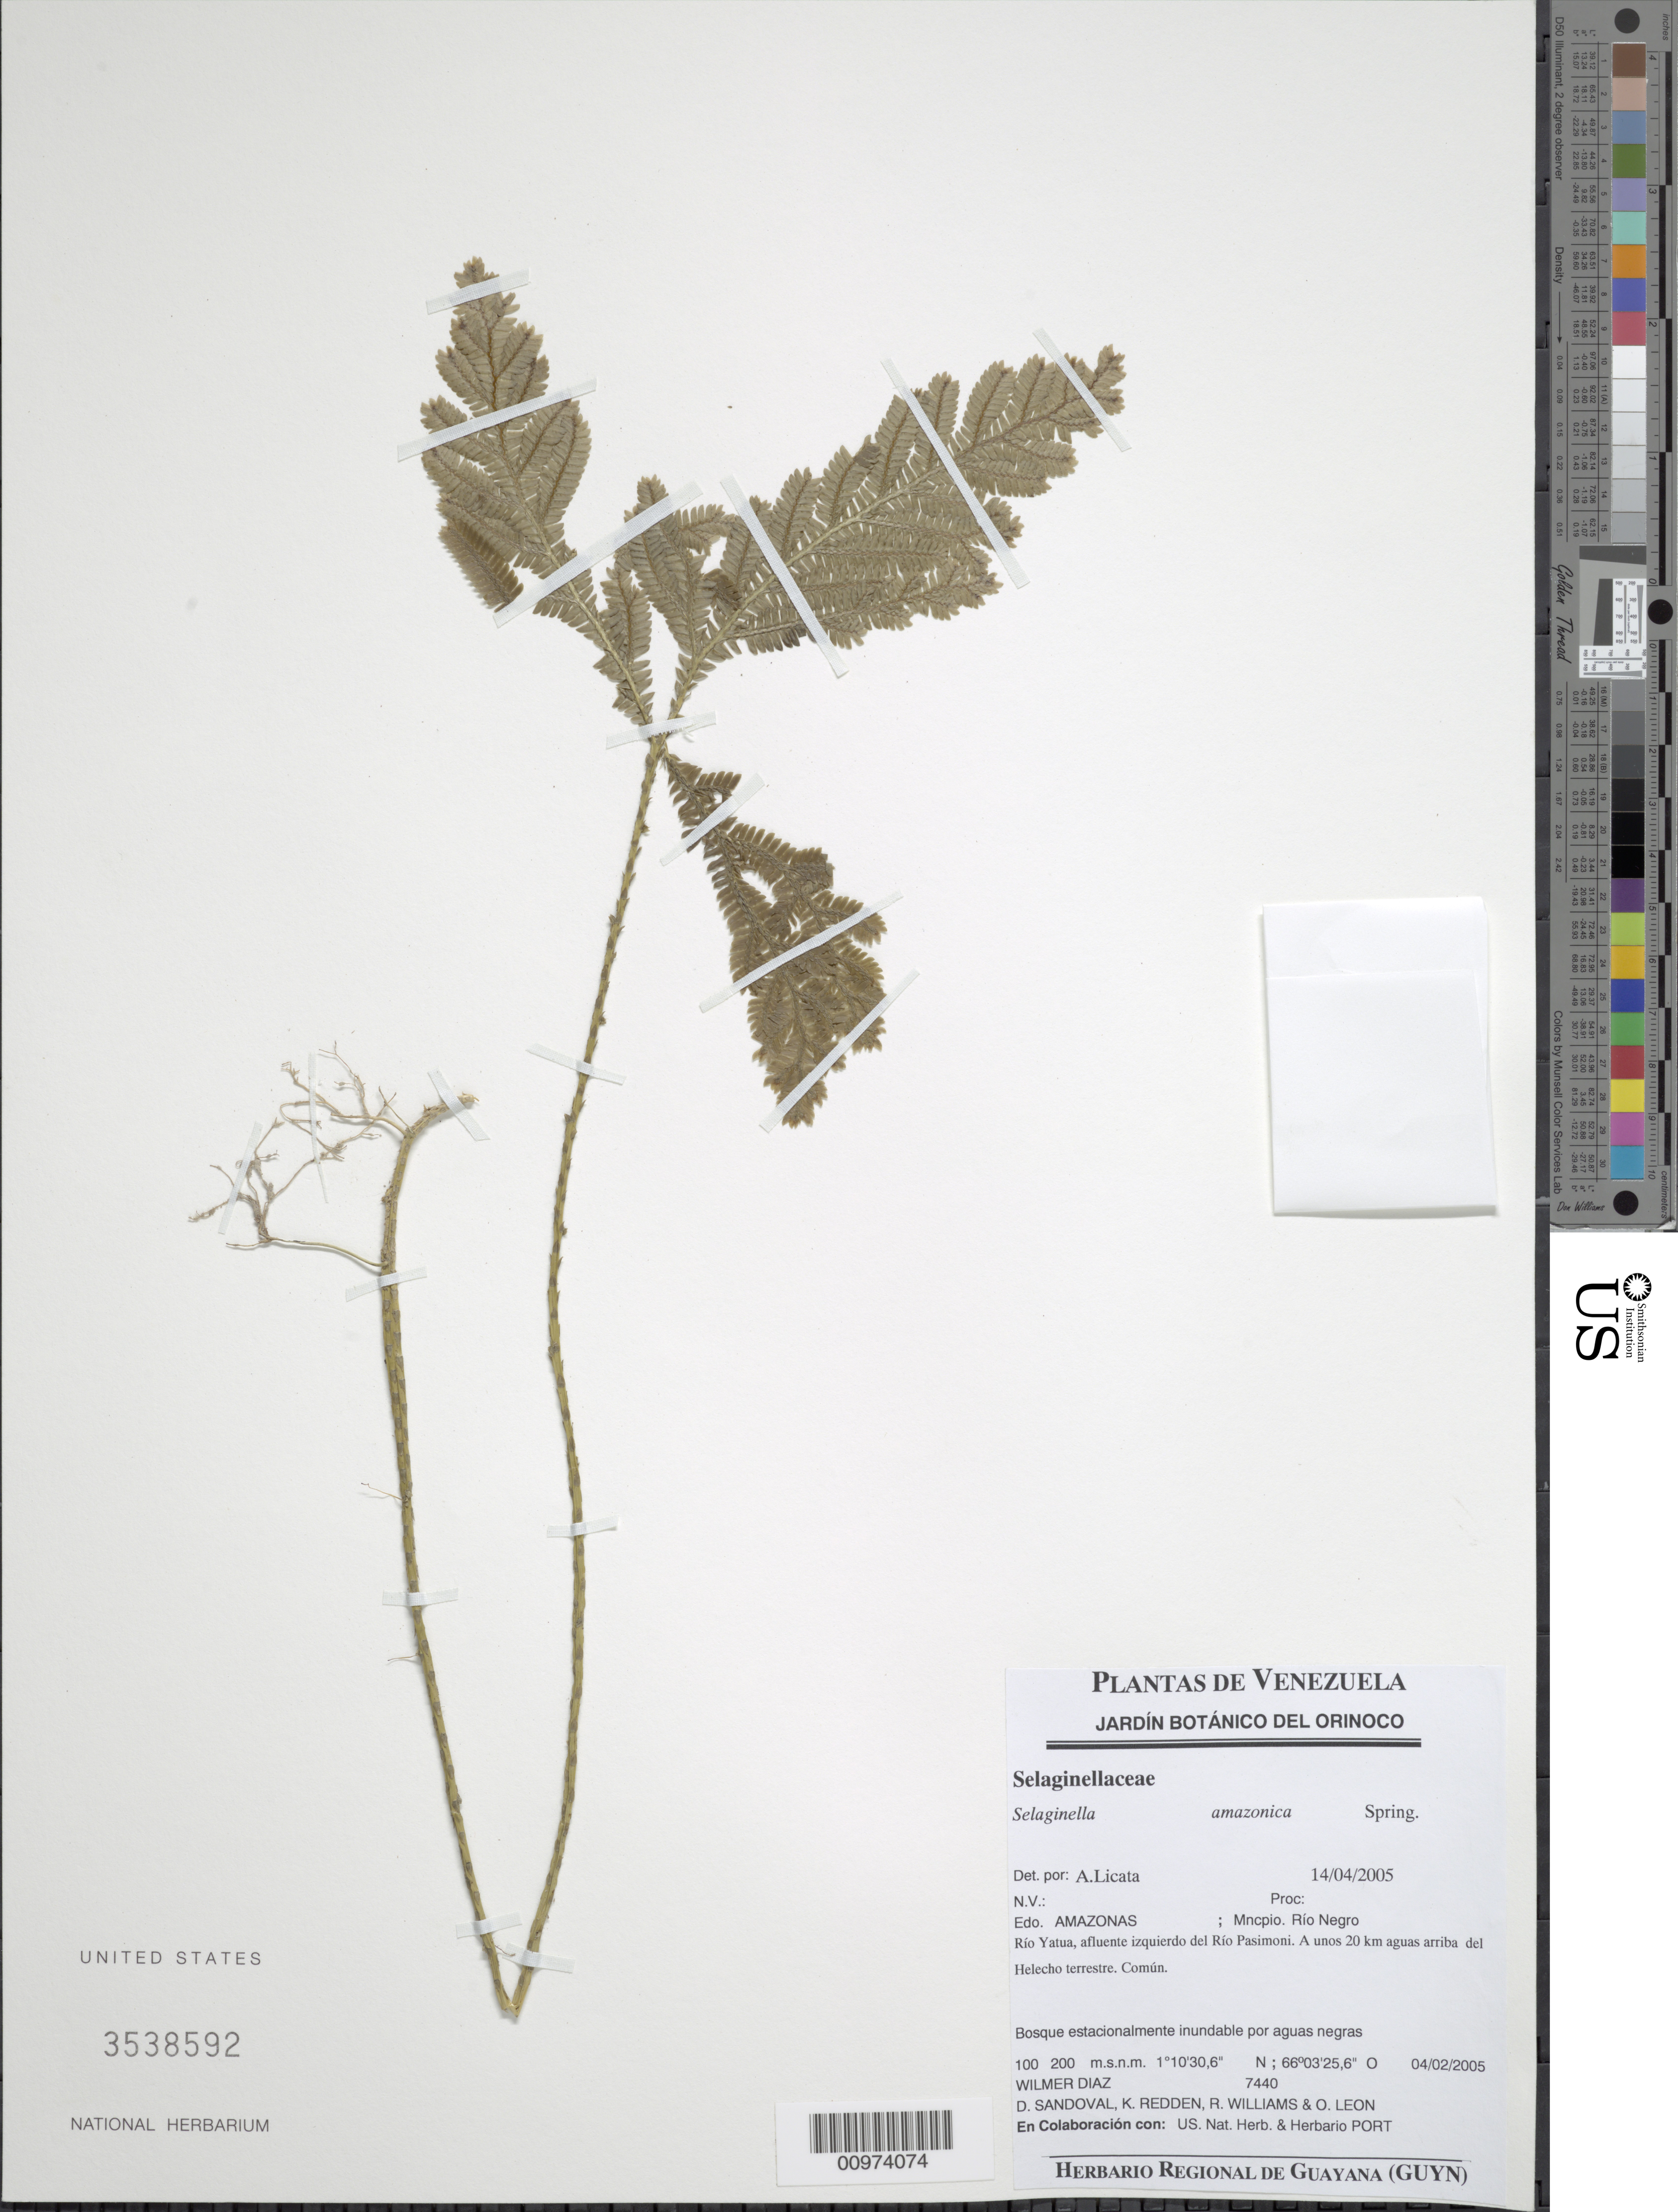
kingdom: Plantae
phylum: Tracheophyta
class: Lycopodiopsida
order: Selaginellales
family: Selaginellaceae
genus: Selaginella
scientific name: Selaginella amazonica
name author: Spring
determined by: Licata, A., (PORT), Univ. Nac. Exp. de los Llanos Ezequiel Zamora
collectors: W. Díaz P., D. Sandoval, K. M. Redden, R. Williams & O. León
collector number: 7440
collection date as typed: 4-Feb-05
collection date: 2005-02-04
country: Venezuela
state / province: Amazonas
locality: Mun. Río Negro, Río Yatua, afluente izquierdo del Rio Pasimoni. A unos 20km aguas arriba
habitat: Bosque estacionalmente inundable por aguas negras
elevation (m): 100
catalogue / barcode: US 3538592